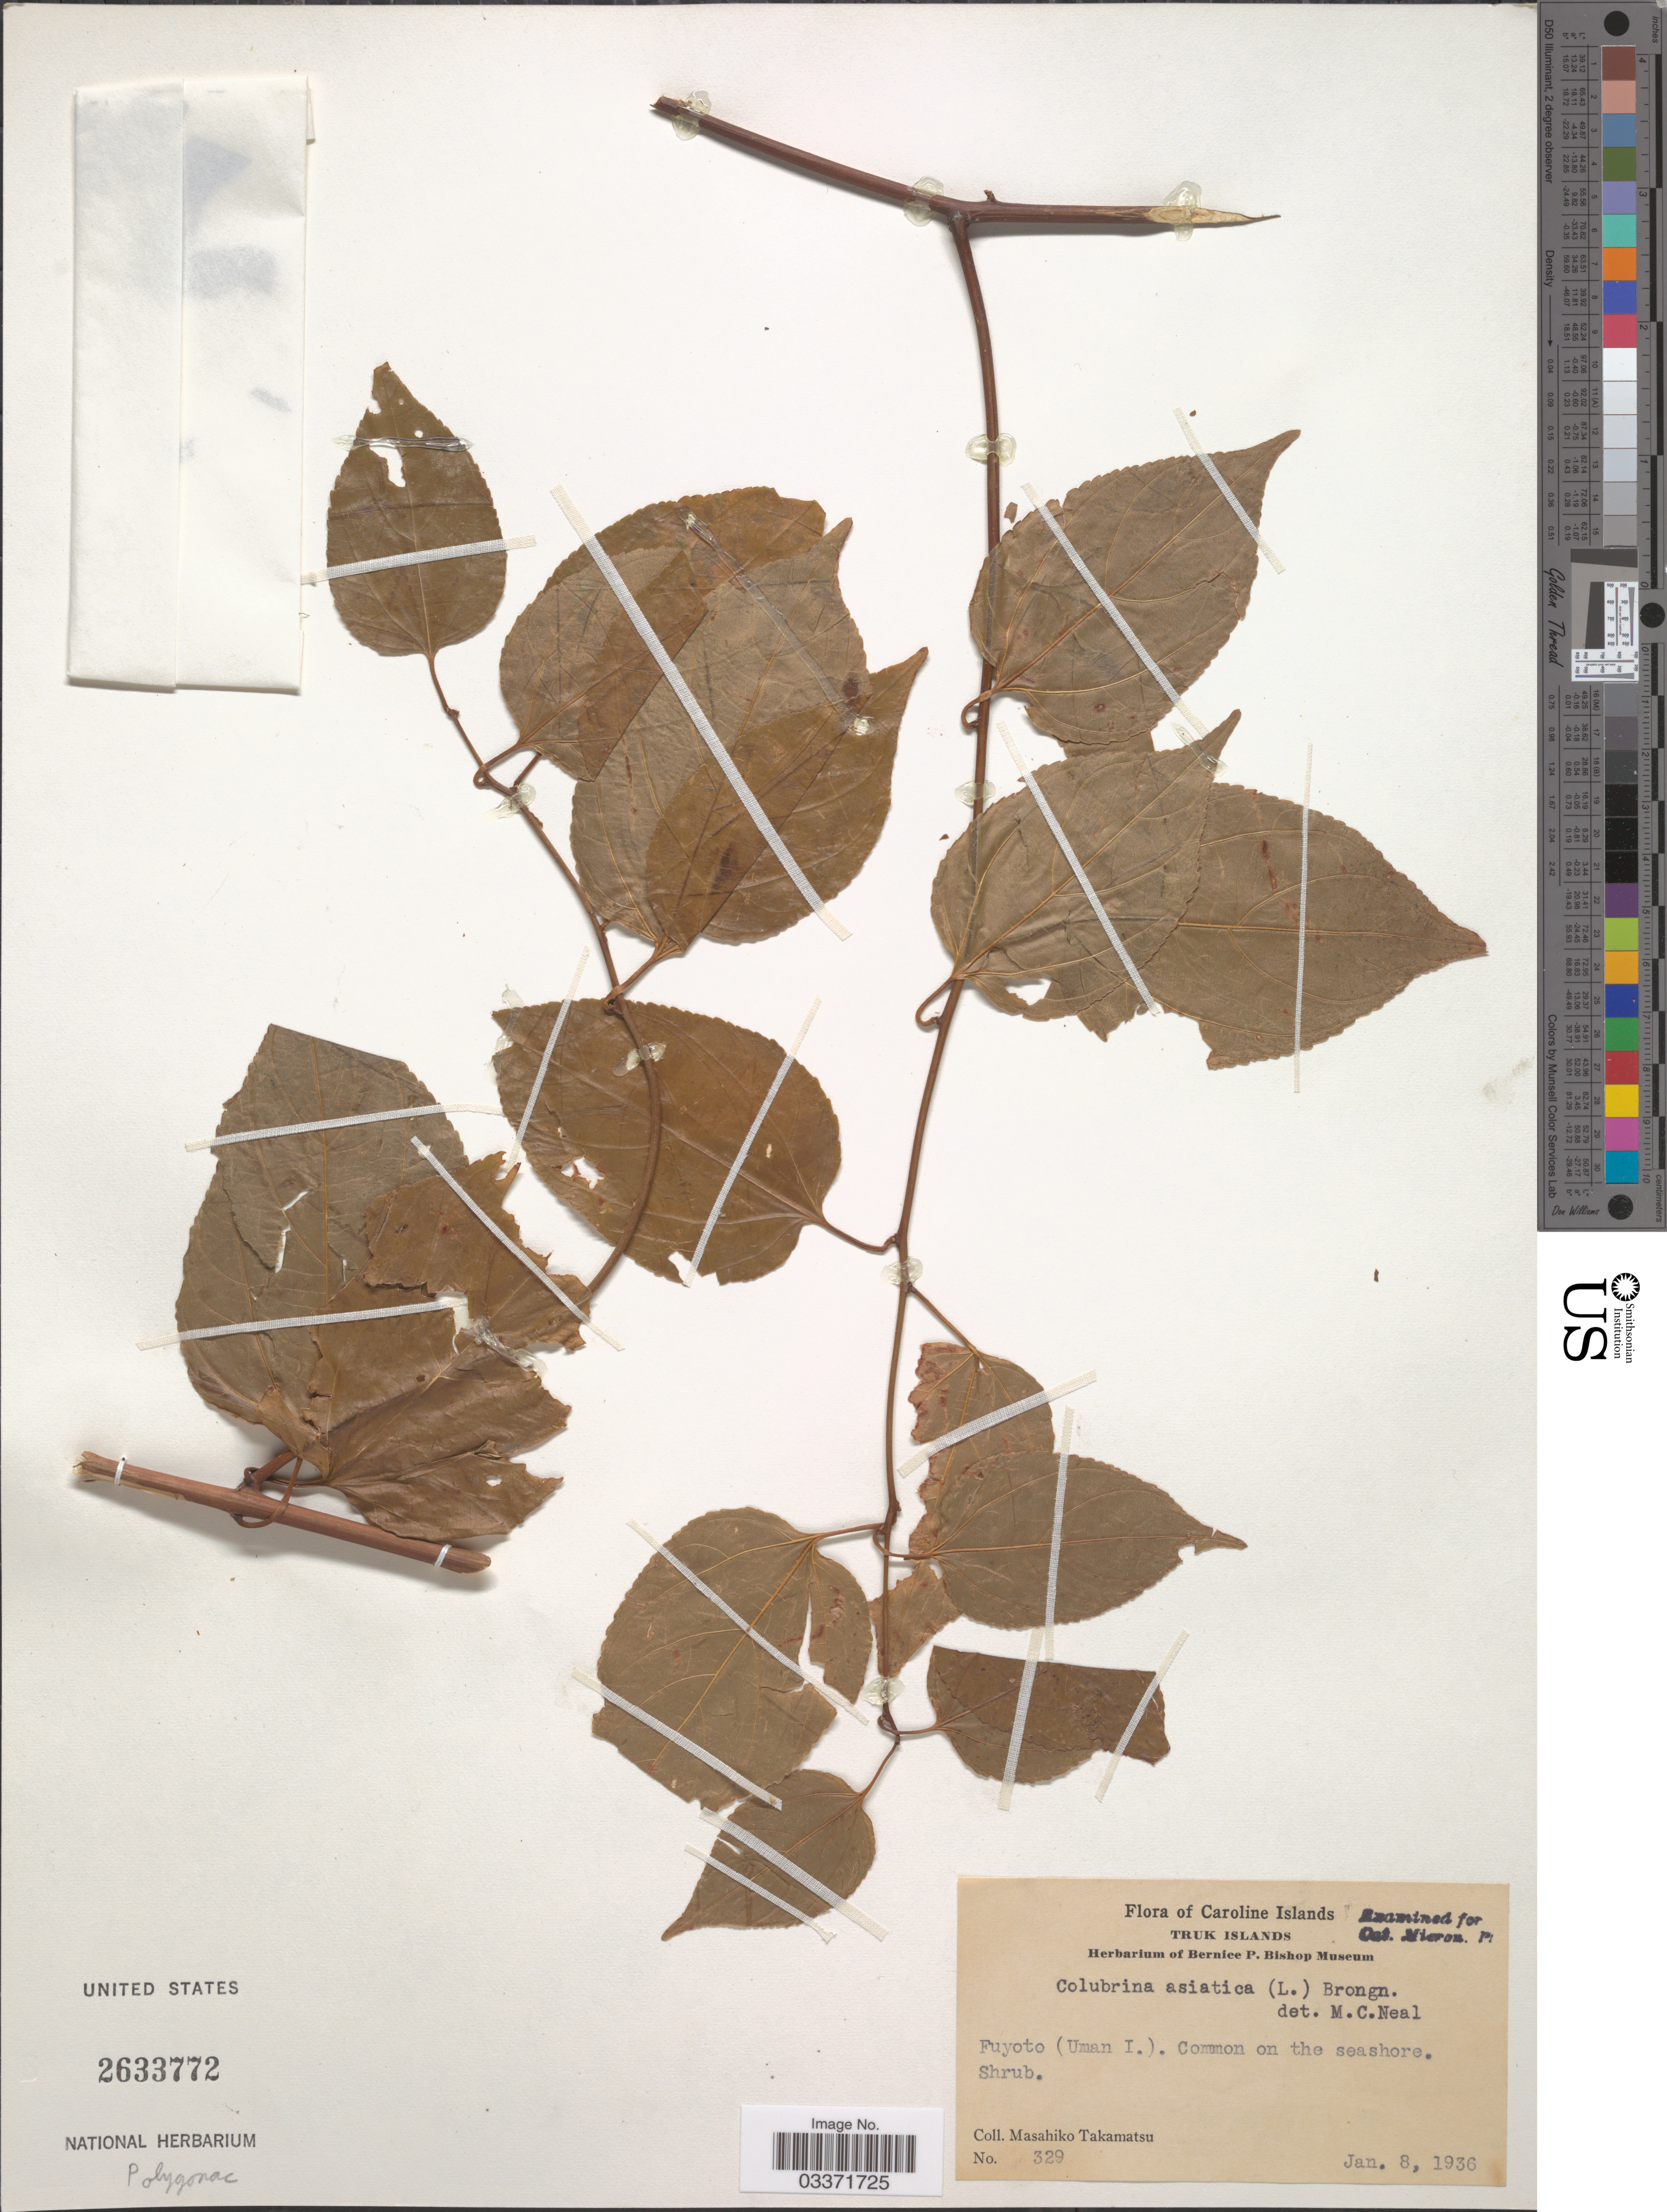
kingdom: Plantae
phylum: Tracheophyta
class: Magnoliopsida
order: Rosales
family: Rhamnaceae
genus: Colubrina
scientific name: Colubrina asiatica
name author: (L.) Brongn.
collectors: M. Takamatsu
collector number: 329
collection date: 1936-01-08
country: Micronesia, Federated States of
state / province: Truk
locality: Caroline Islands, Truk Islands, Fuyoto (Uman I.).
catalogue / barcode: US 2633772